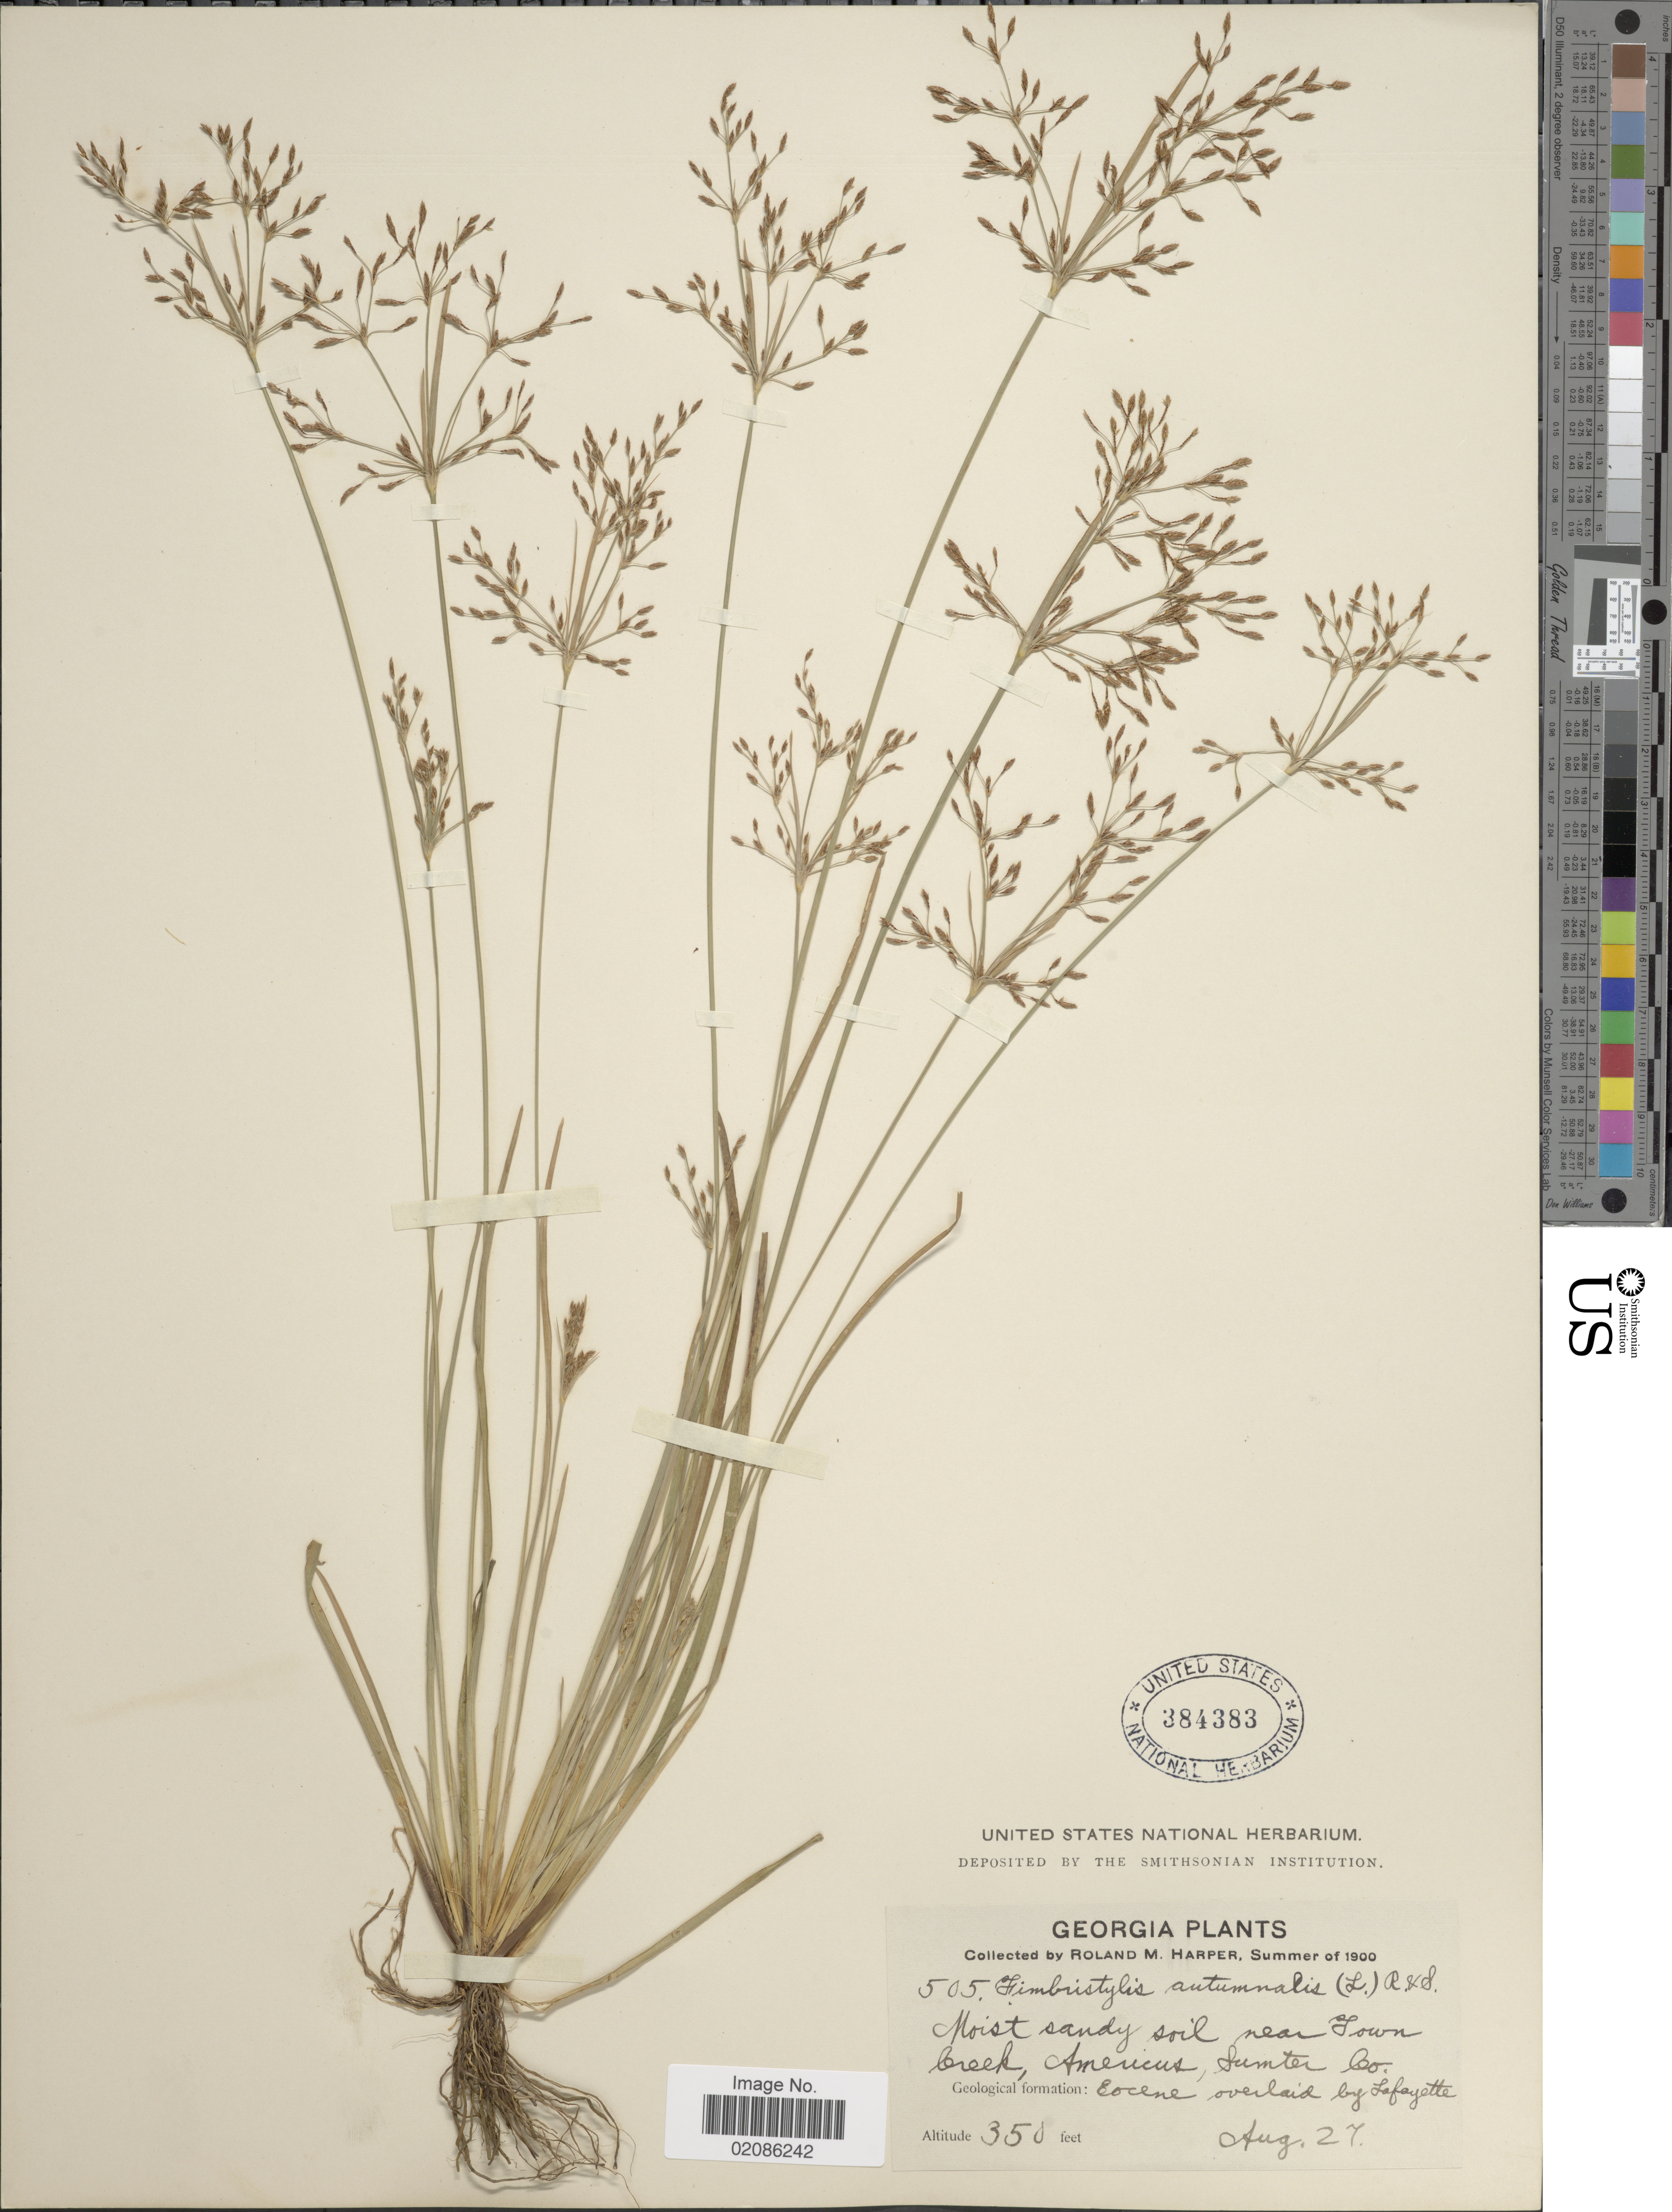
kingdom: Plantae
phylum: Tracheophyta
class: Liliopsida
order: Poales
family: Cyperaceae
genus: Fimbristylis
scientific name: Fimbristylis autumnalis (L.) Roem. & Schult.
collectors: R. M. Harper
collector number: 505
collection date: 1900-08-27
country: United States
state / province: Georgia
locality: Moist sandy soil near Jown Creek, Americus, Sumter Co, geological formation: Eocene overlaid by Lafayette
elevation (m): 107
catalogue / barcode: US 384383